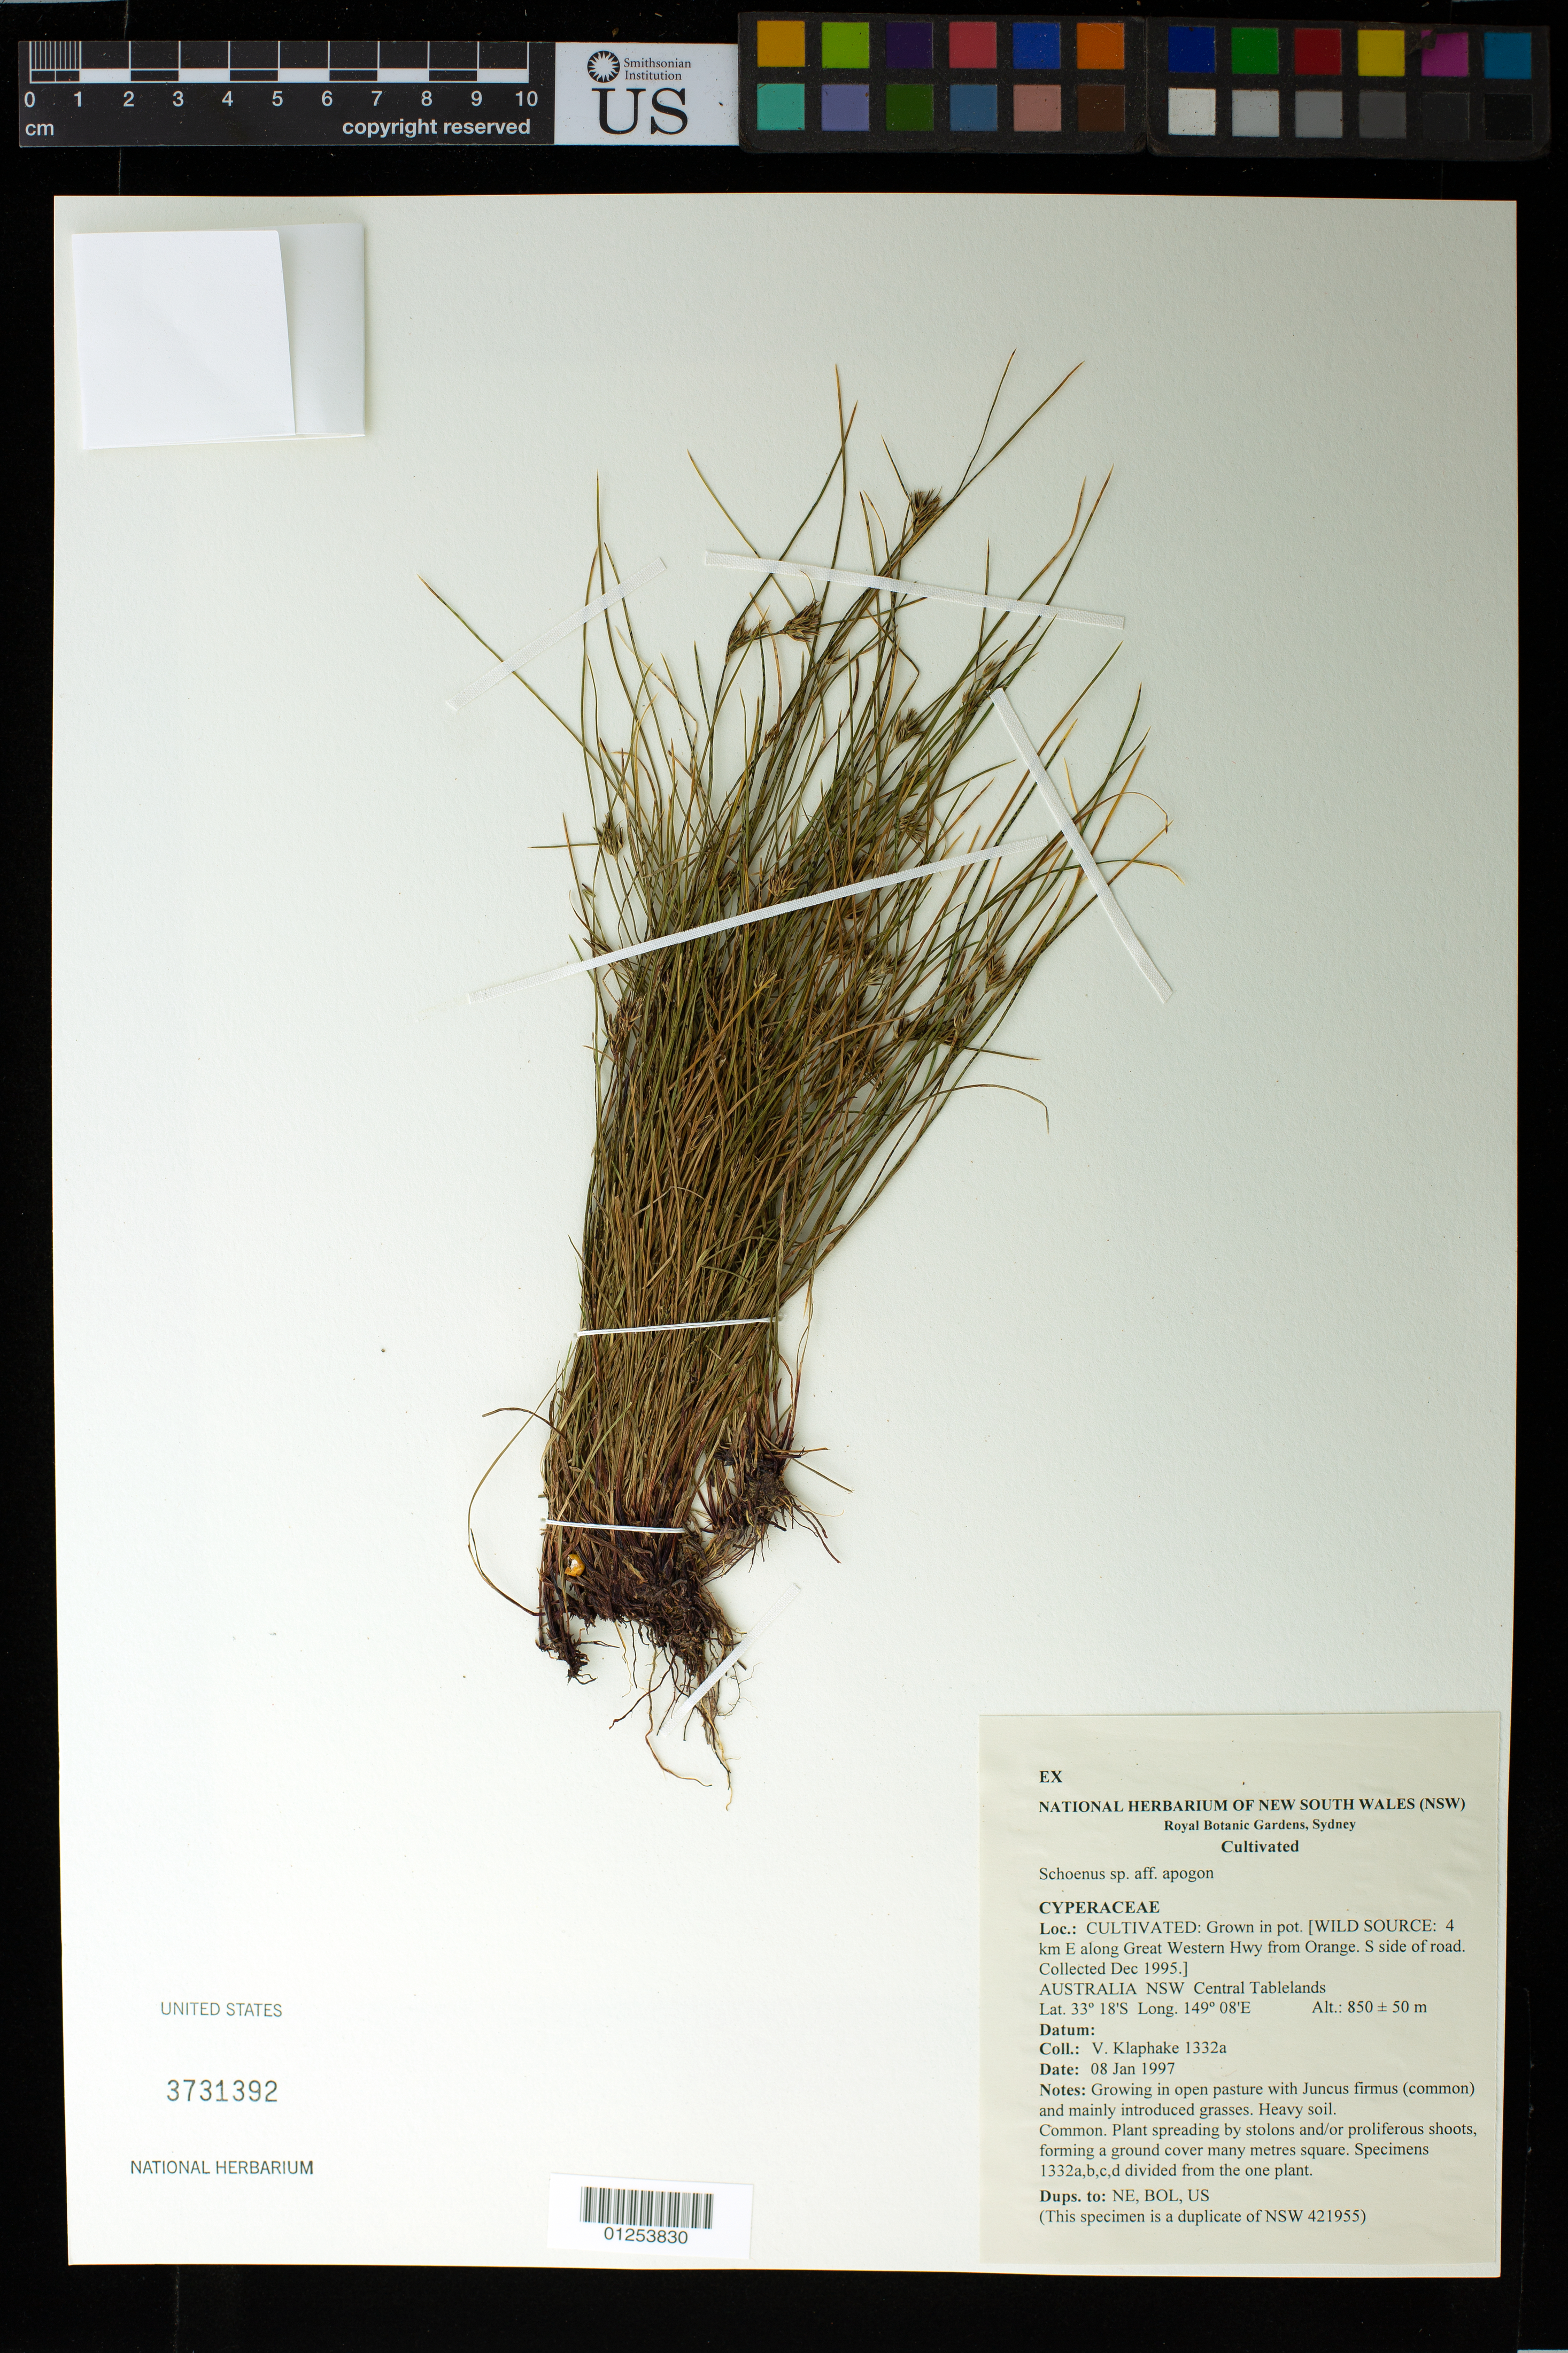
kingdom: Plantae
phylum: Tracheophyta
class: Liliopsida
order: Poales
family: Cyperaceae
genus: Schoenus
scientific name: Schoenus apogon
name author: Roem. & Schult.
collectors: V. Klaphake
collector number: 1332a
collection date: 1997-01-08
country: Australia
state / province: New South Wales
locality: Growin in pot [WILD SOURCE: 4 km E along Great Western Hwy from Orange. S side of road.] Central tablelands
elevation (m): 850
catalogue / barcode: US 3731392